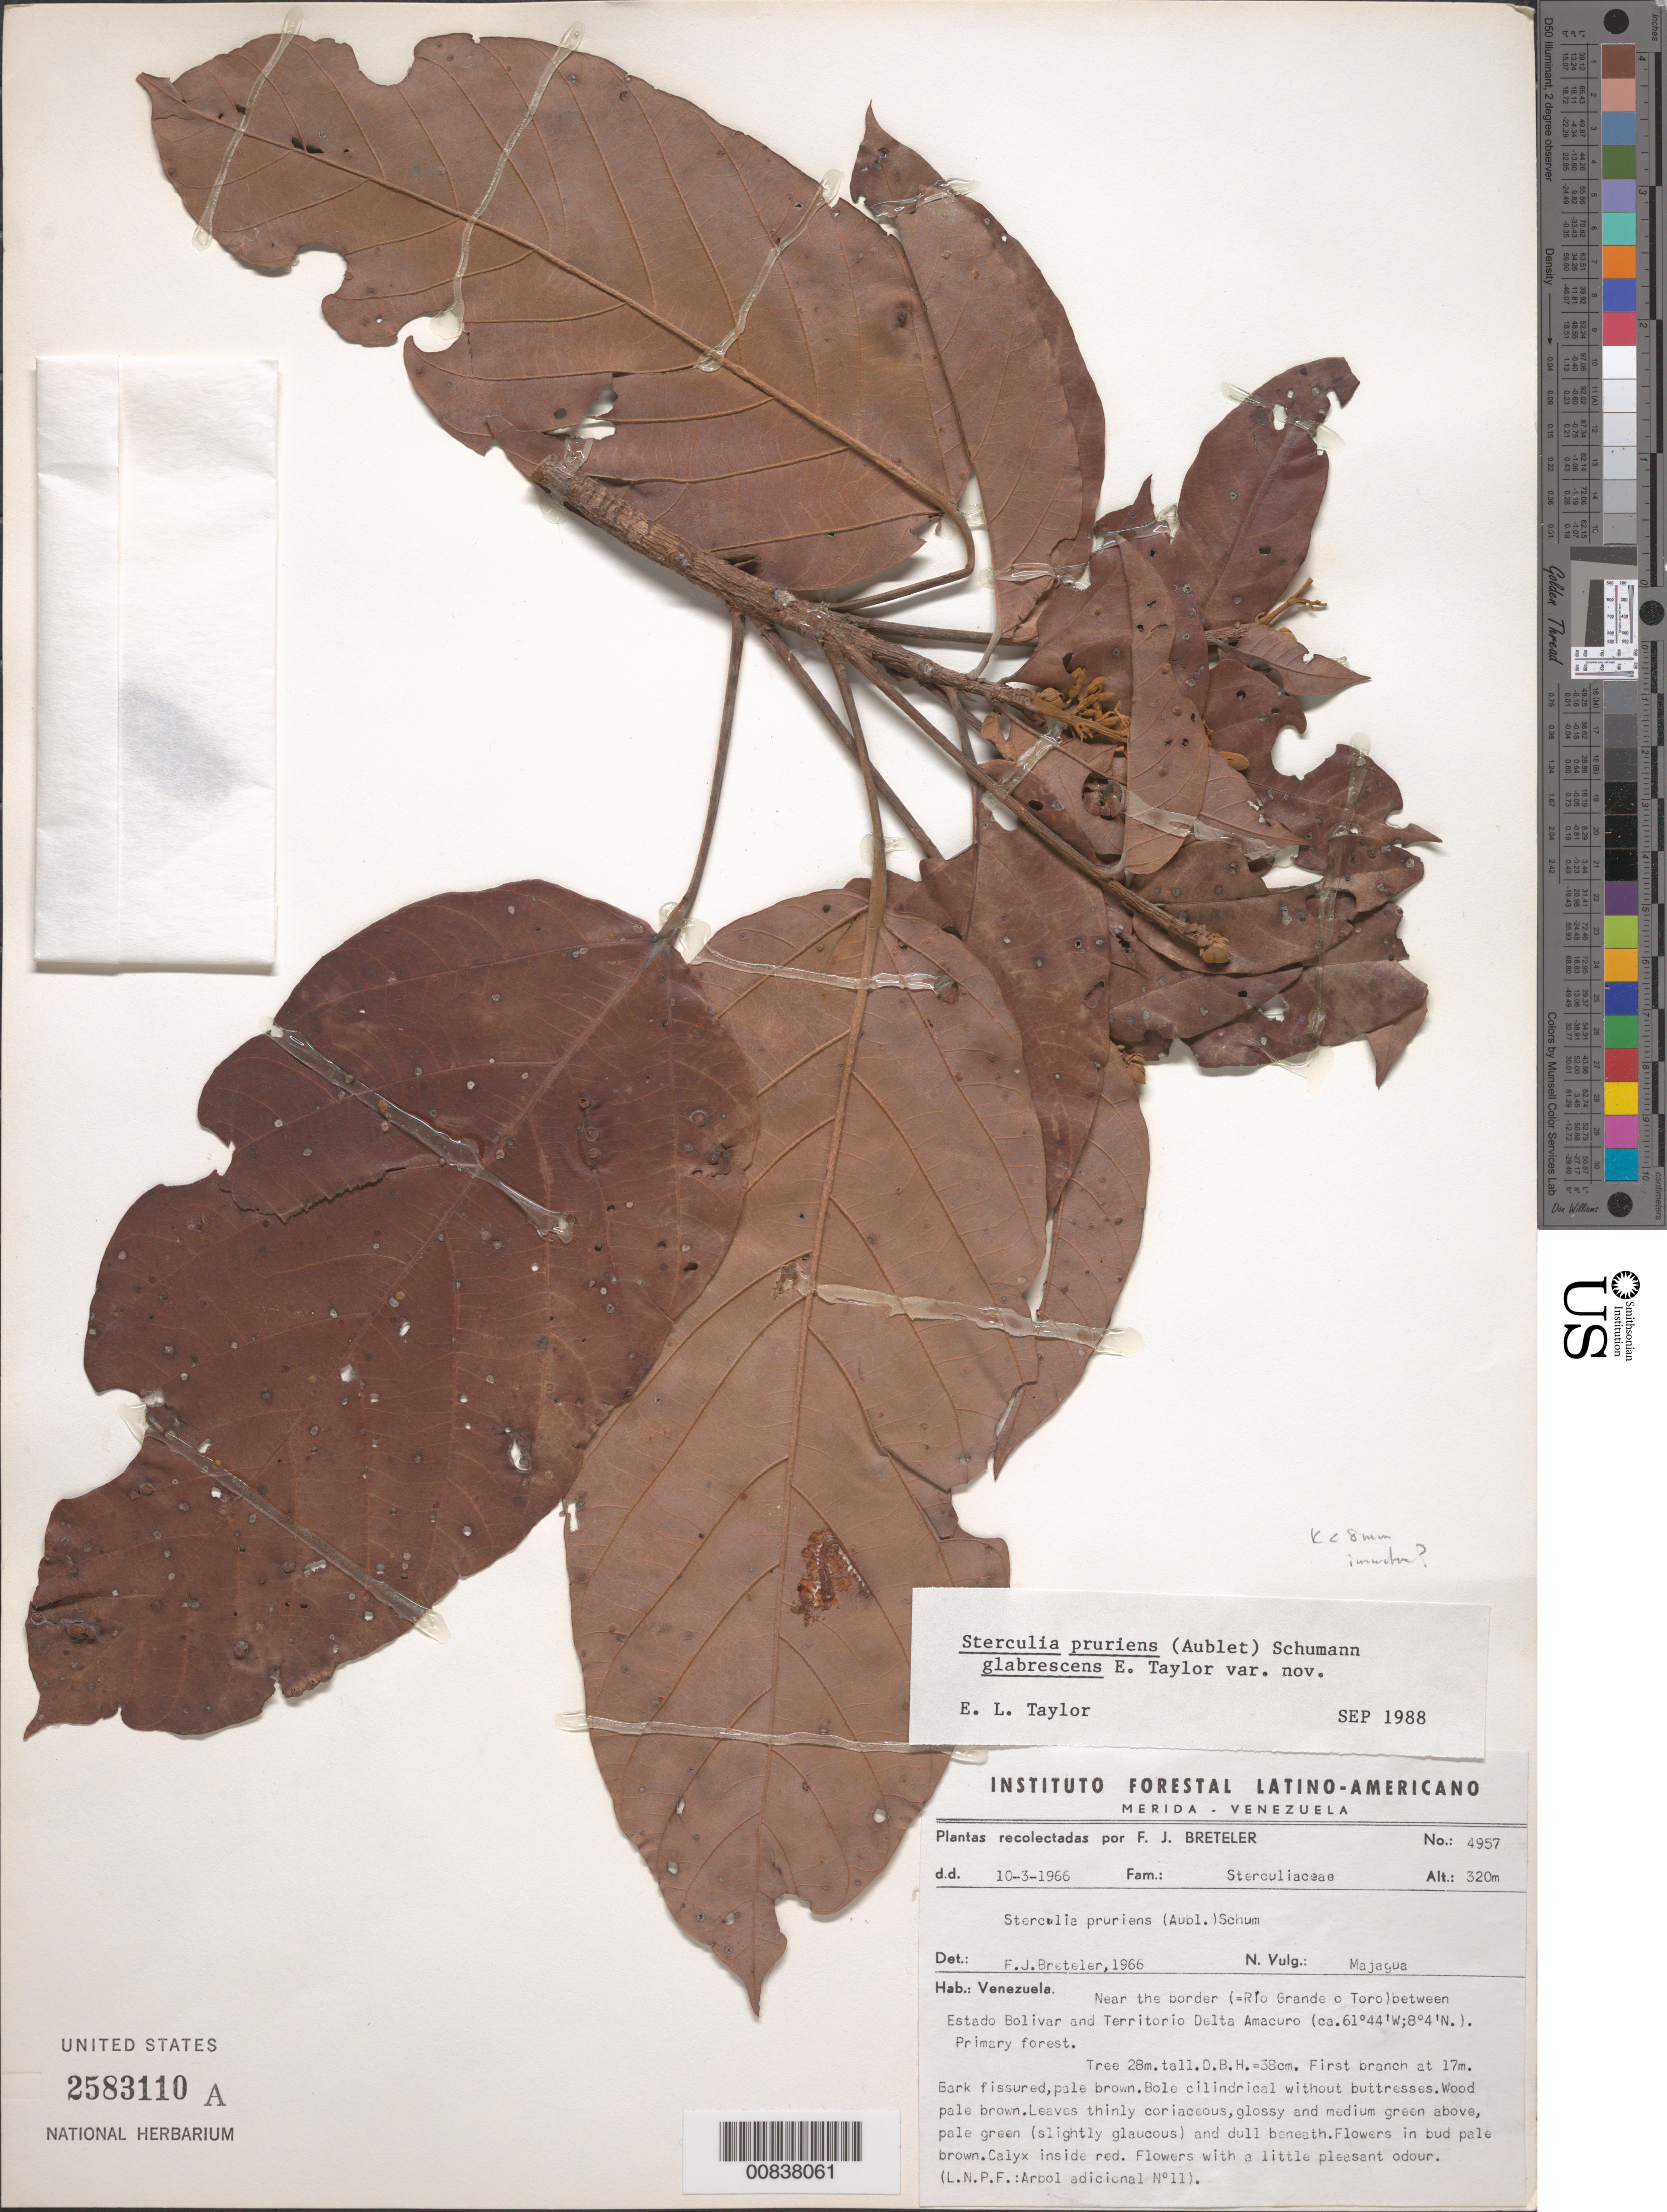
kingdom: Plantae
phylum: Tracheophyta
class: Magnoliopsida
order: Malvales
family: Malvaceae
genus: Sterculia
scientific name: Sterculia pruriens var. glabrescens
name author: E.L. Taylor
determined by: Taylor, E. L.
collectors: F. J. Breteler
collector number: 4957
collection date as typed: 10-Mar-66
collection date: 1966-03-10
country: Venezuela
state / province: Bolívar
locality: Río Grande o Toro, near border between Estado Bolívar and Territorío Delta Amacuro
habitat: Primary forest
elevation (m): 320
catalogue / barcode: US 2583110A